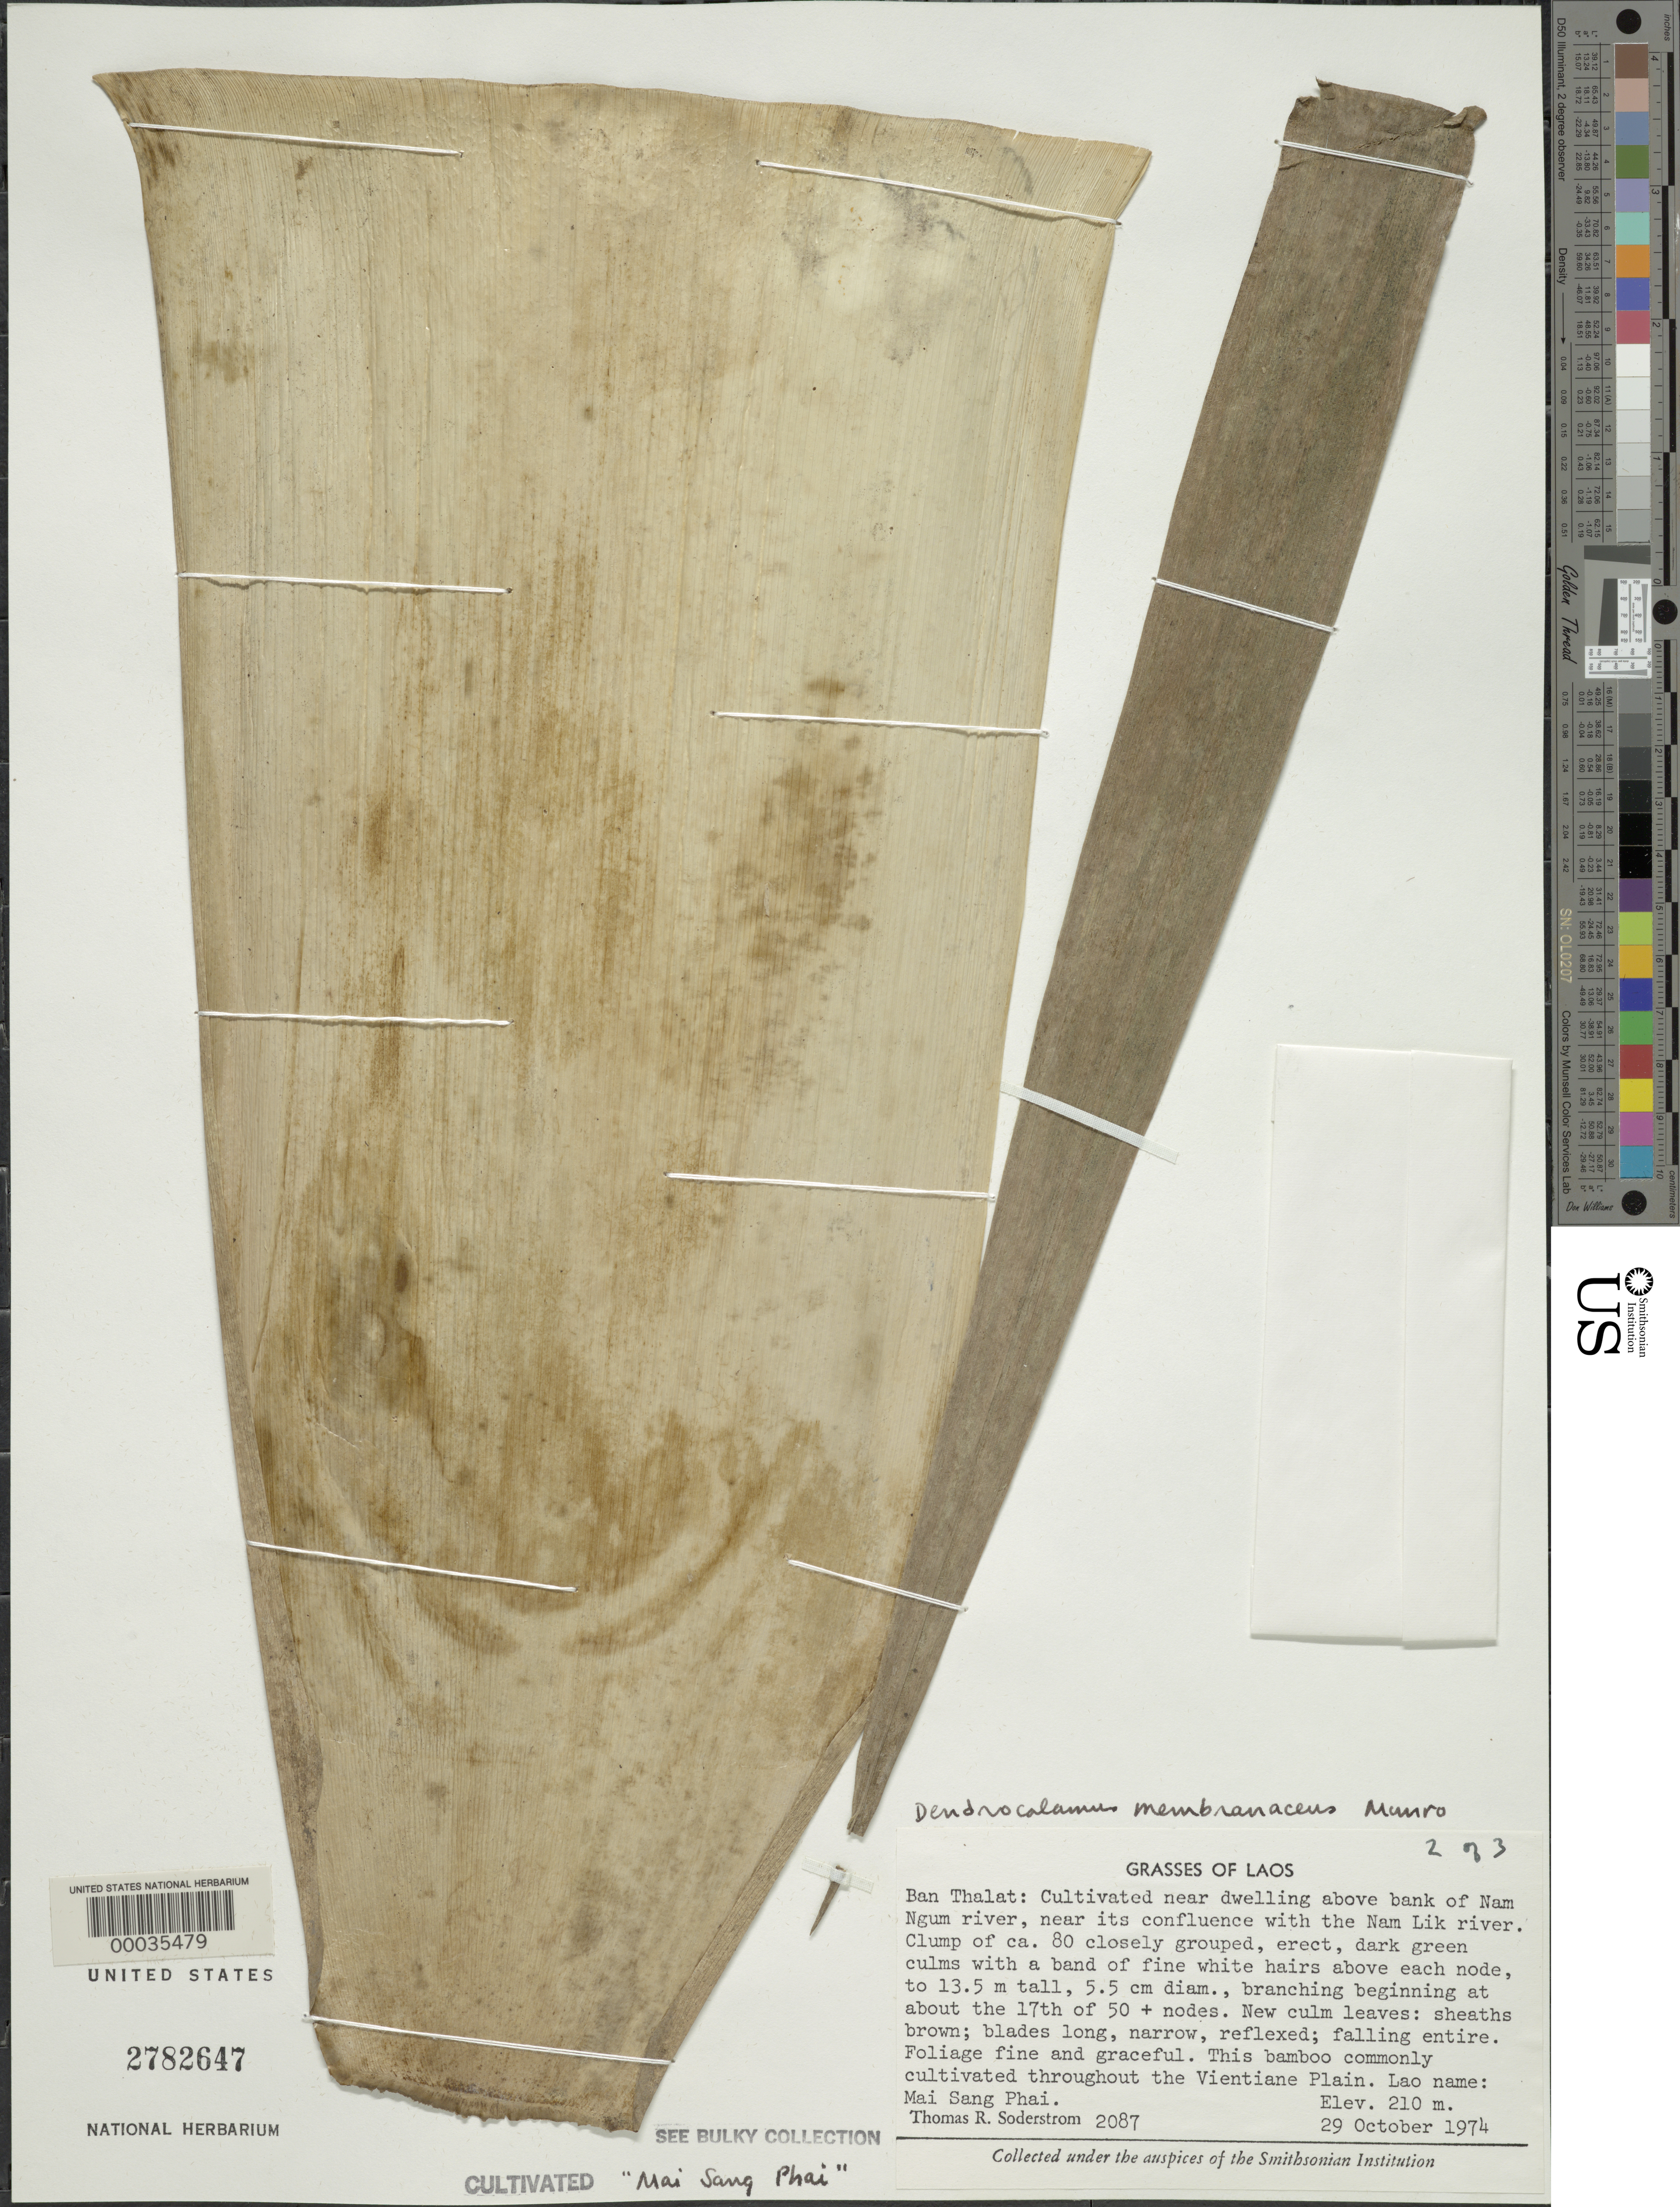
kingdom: Plantae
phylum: Tracheophyta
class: Liliopsida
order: Poales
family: Poaceae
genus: Dendrocalamus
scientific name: Dendrocalamus membranaceus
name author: Munro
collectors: T. R. Soderstrom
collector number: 2087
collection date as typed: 29 Oct 1974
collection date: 1974-10-29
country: Laos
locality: Ban Thalat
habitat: Above bank of nam ngum river.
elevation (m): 210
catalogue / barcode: US 2782647